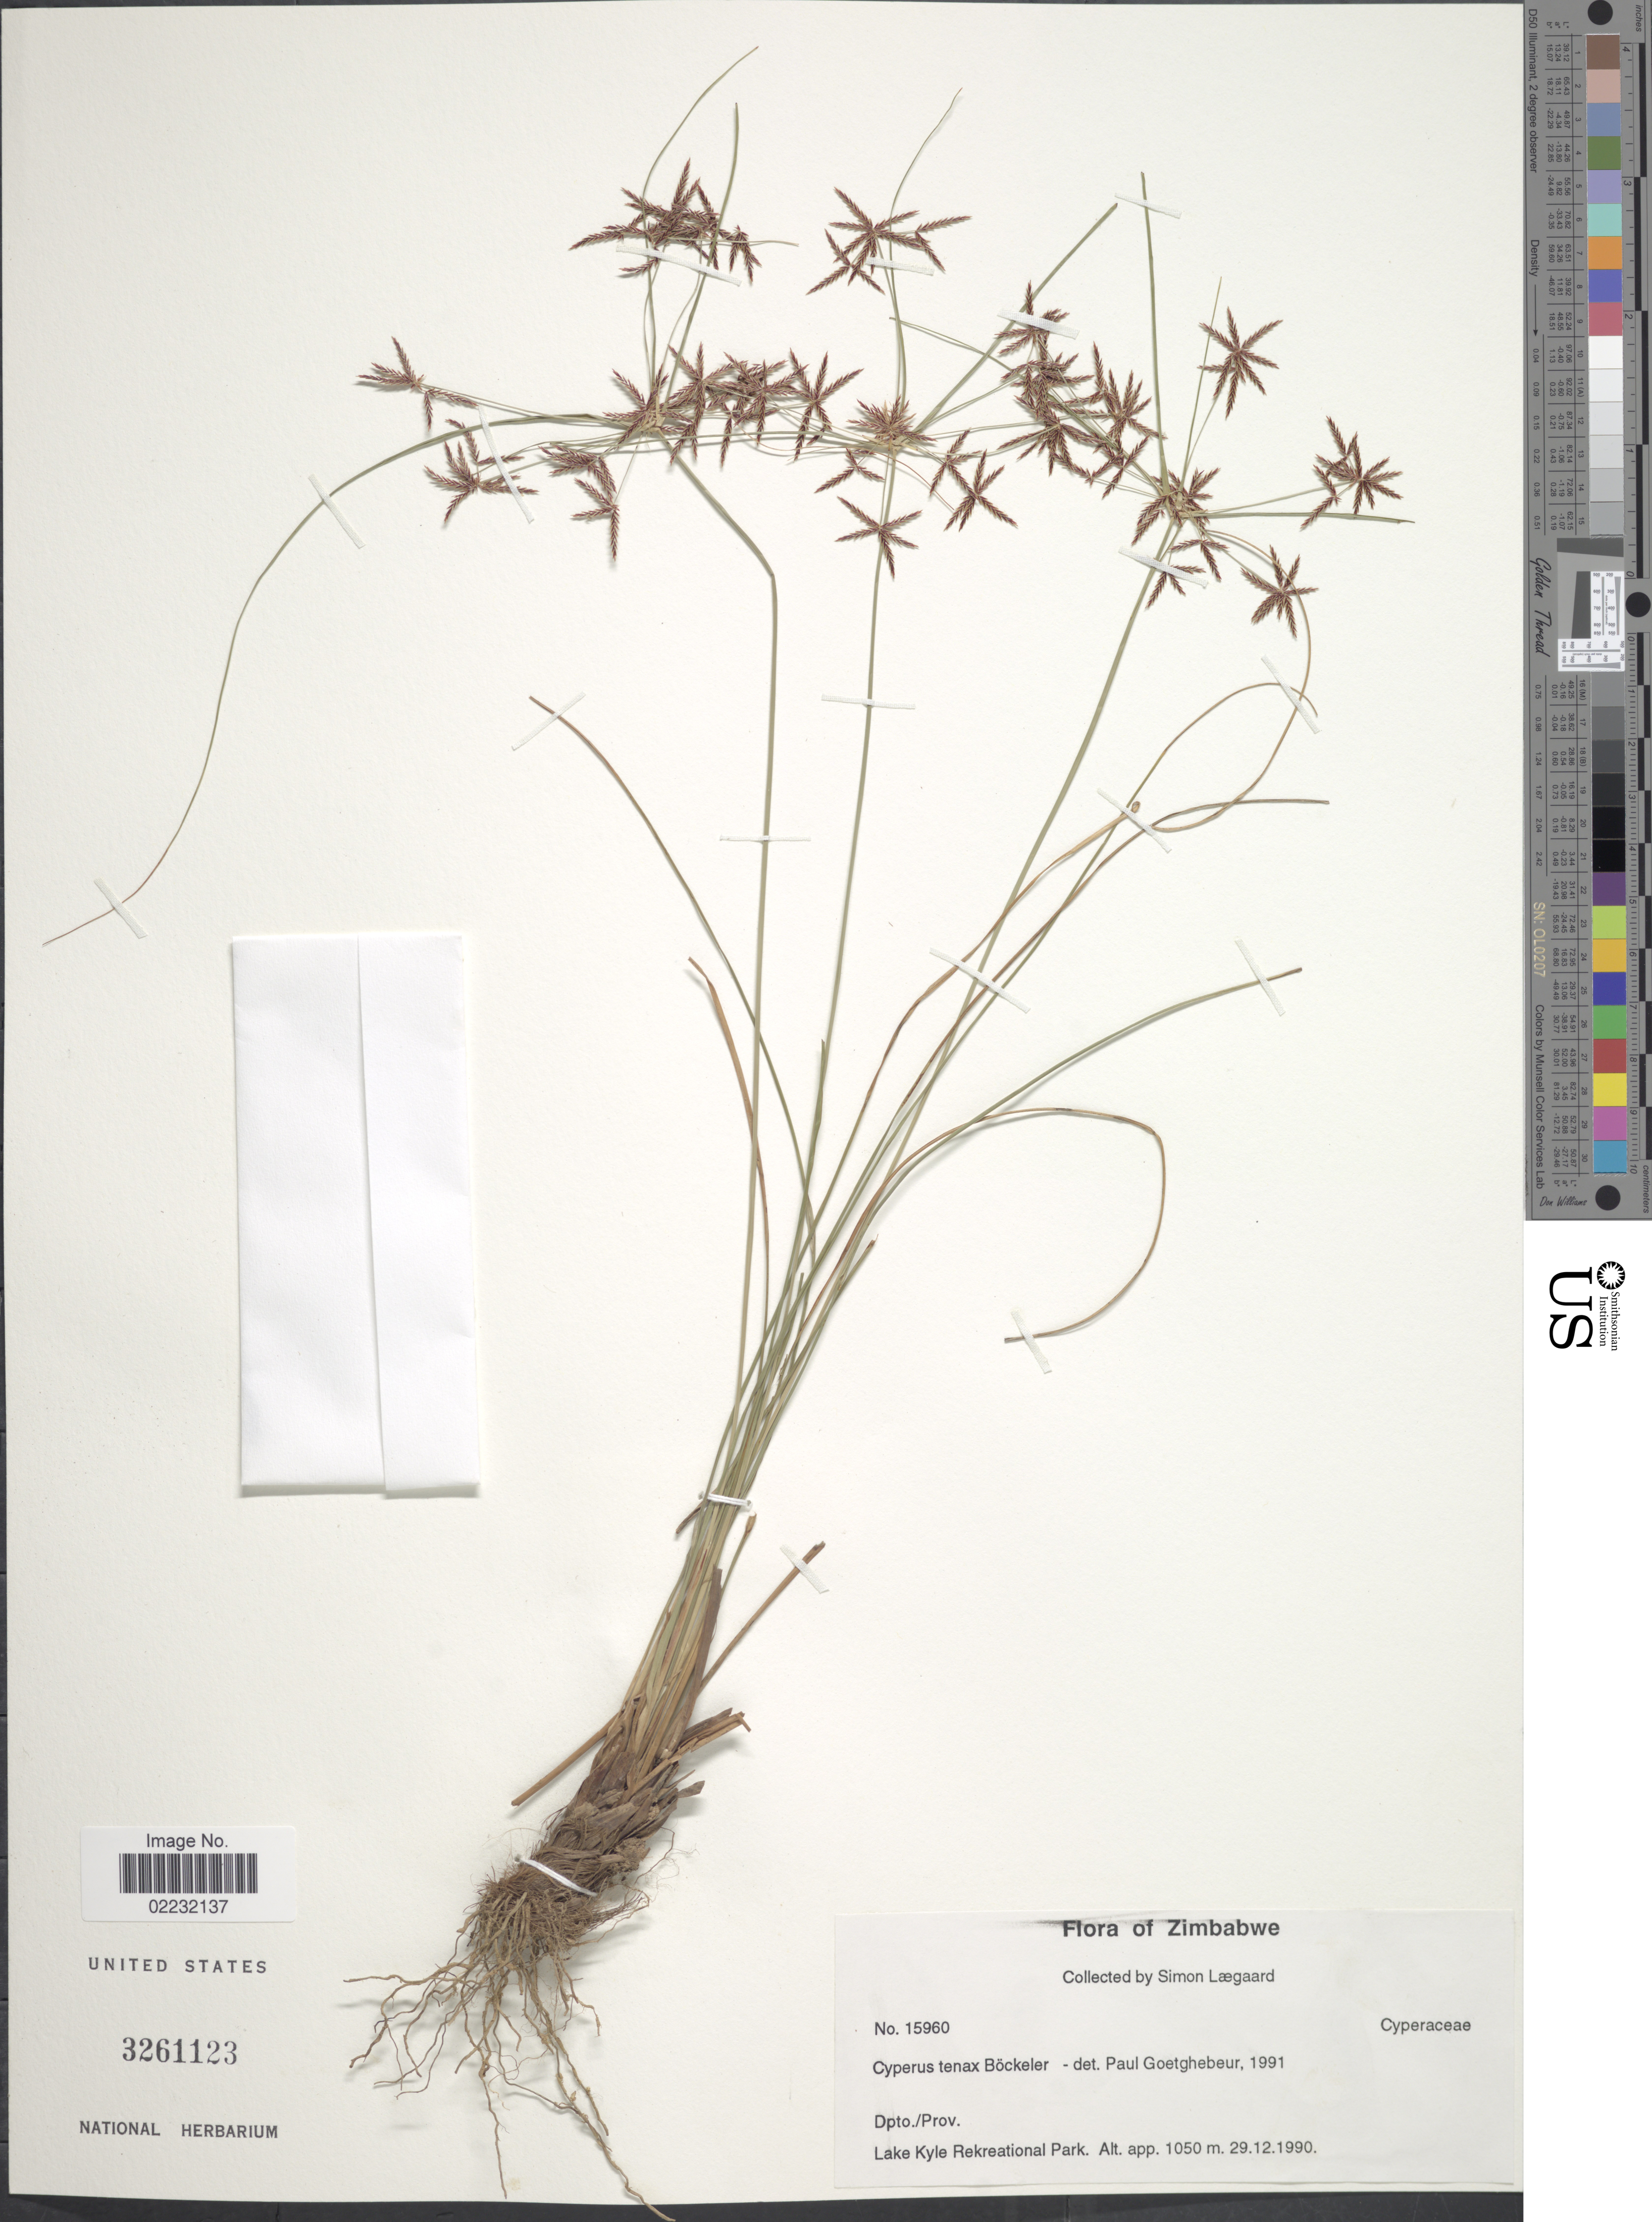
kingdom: Plantae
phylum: Tracheophyta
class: Liliopsida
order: Poales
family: Cyperaceae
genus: Cyperus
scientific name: Cyperus tenax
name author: Boeckeler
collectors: S. Lægaard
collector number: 15960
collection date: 1990-12-29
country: Zimbabwe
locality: Dpto./Prov. Lake Kyle Rekreational Park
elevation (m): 1050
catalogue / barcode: US 3261123